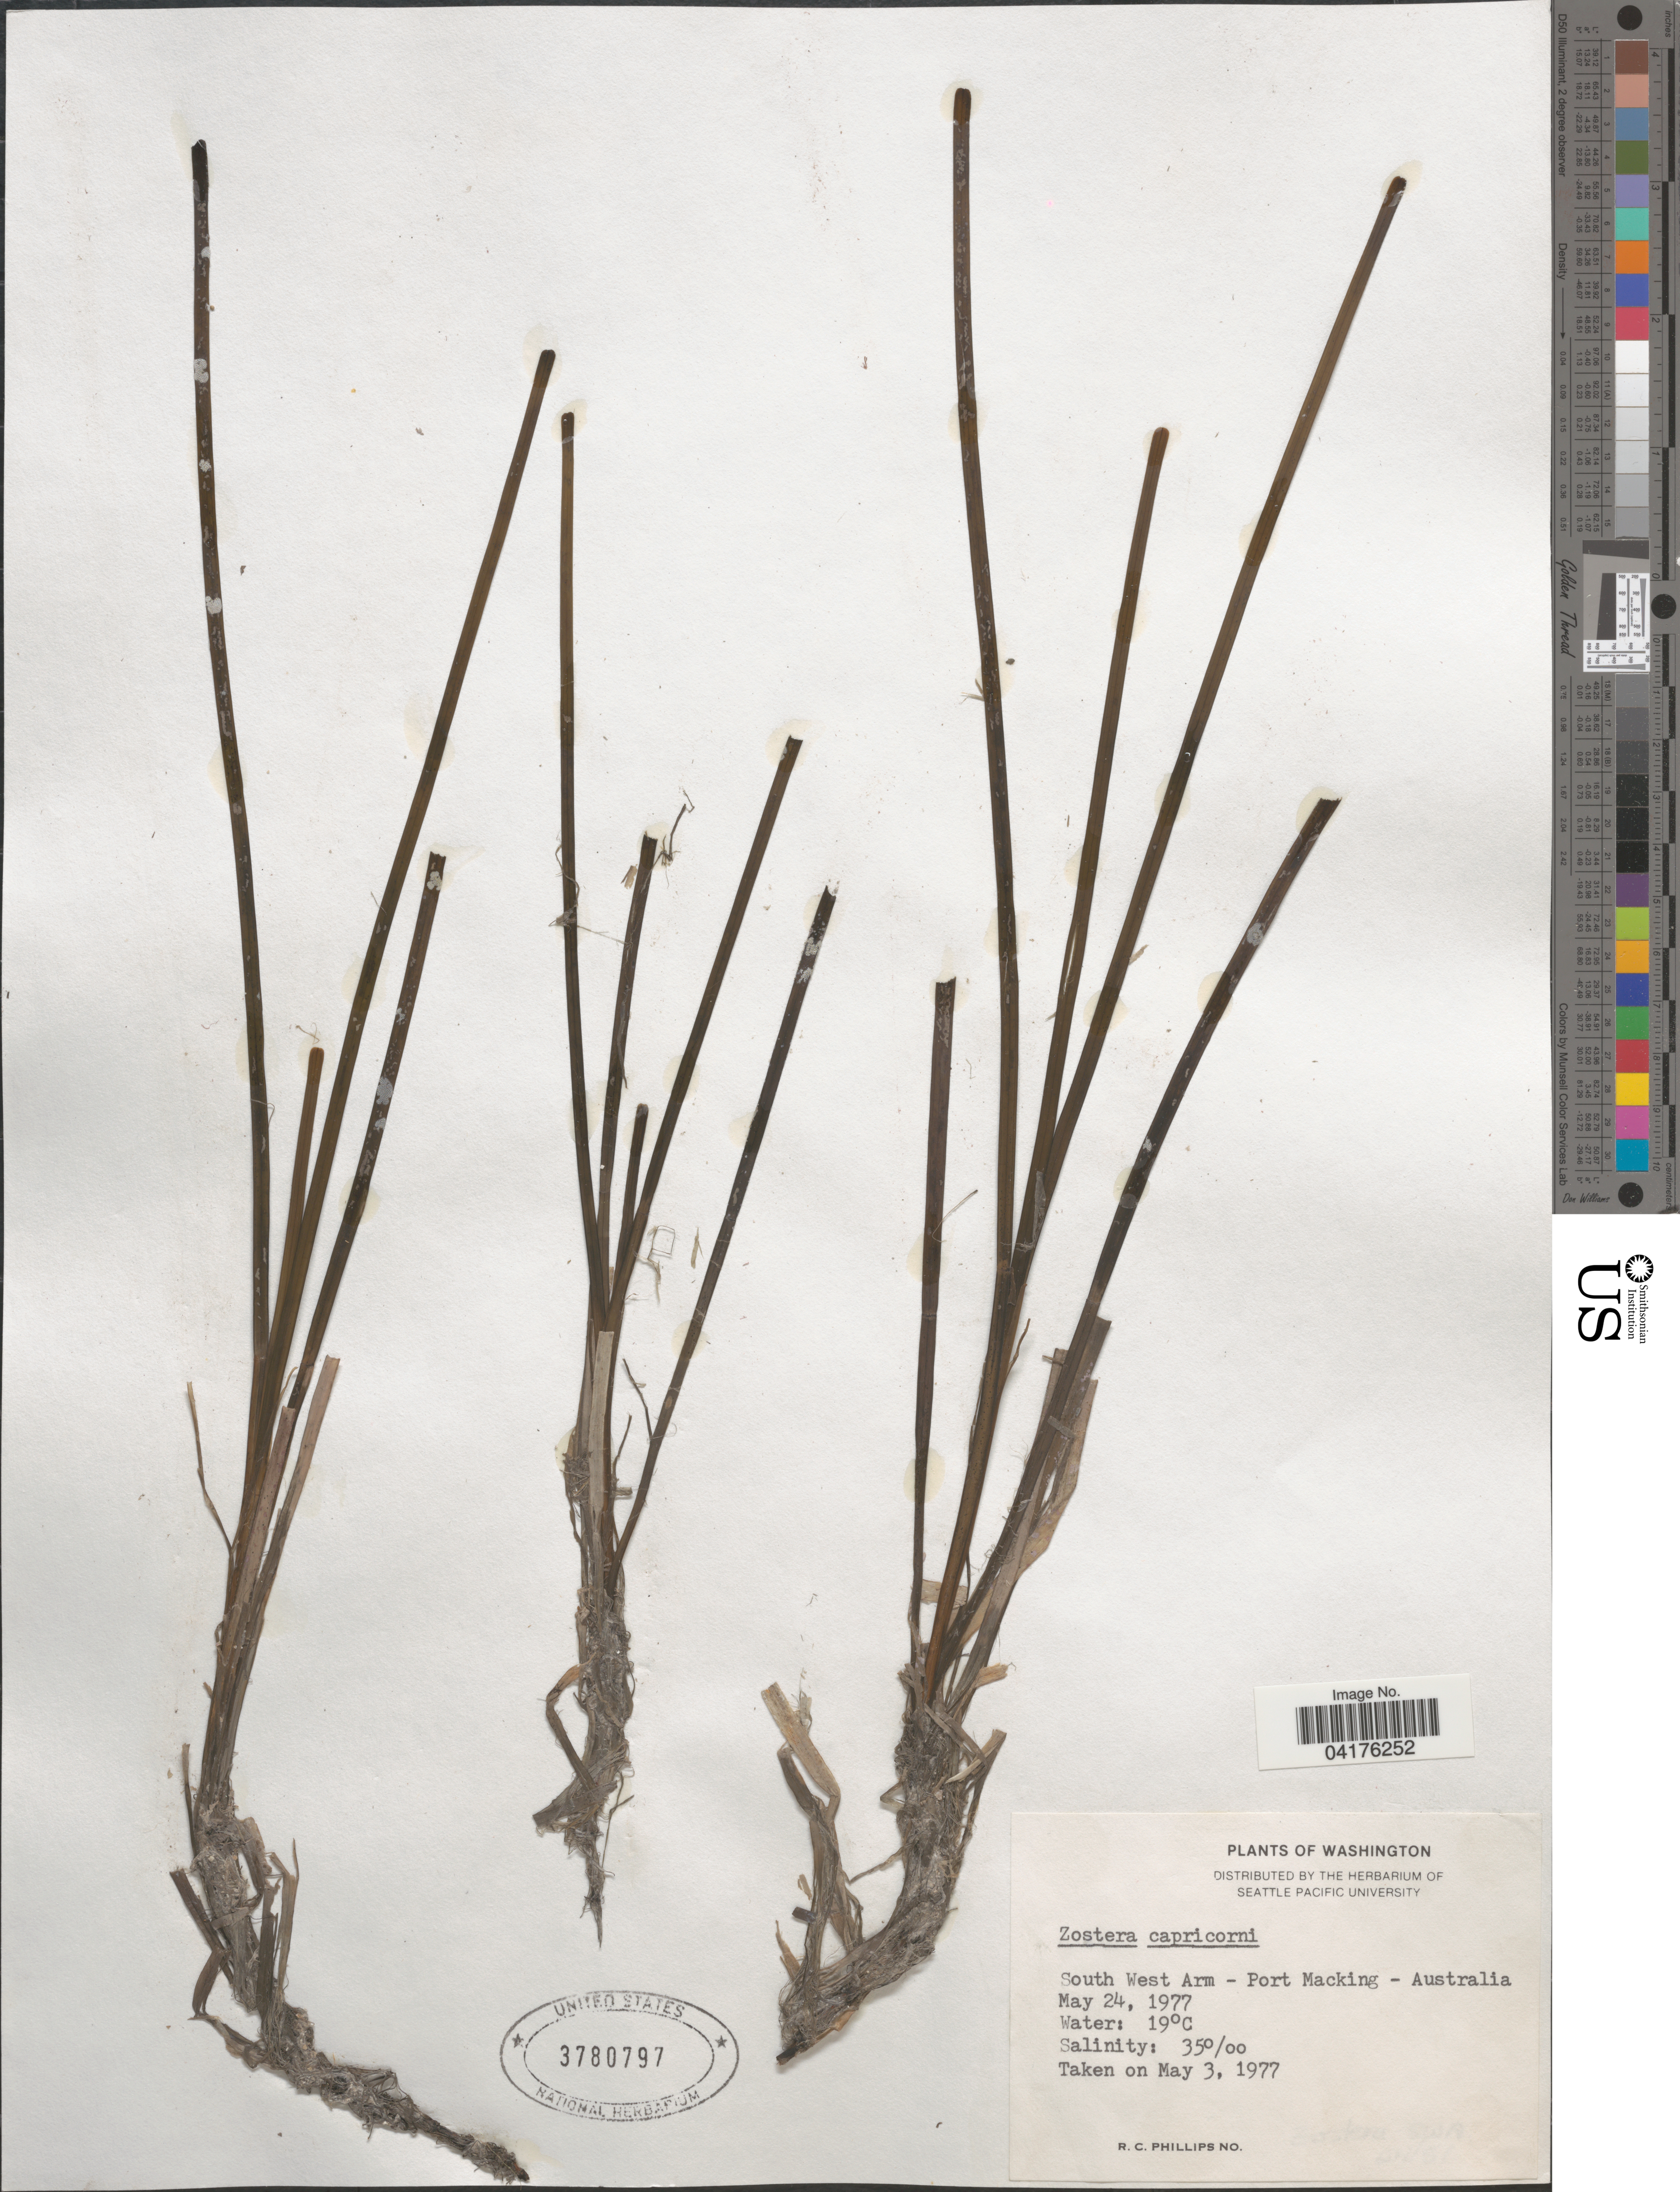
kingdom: Plantae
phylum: Tracheophyta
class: Liliopsida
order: Alismatales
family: Zosteraceae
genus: Zostera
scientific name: Zostera capricorni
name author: Asch.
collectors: R. C. Phillips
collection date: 1977-05-24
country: Australia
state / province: New South Wales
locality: South West Arm - Port Macking [= Port Hacking].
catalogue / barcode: US 3780797